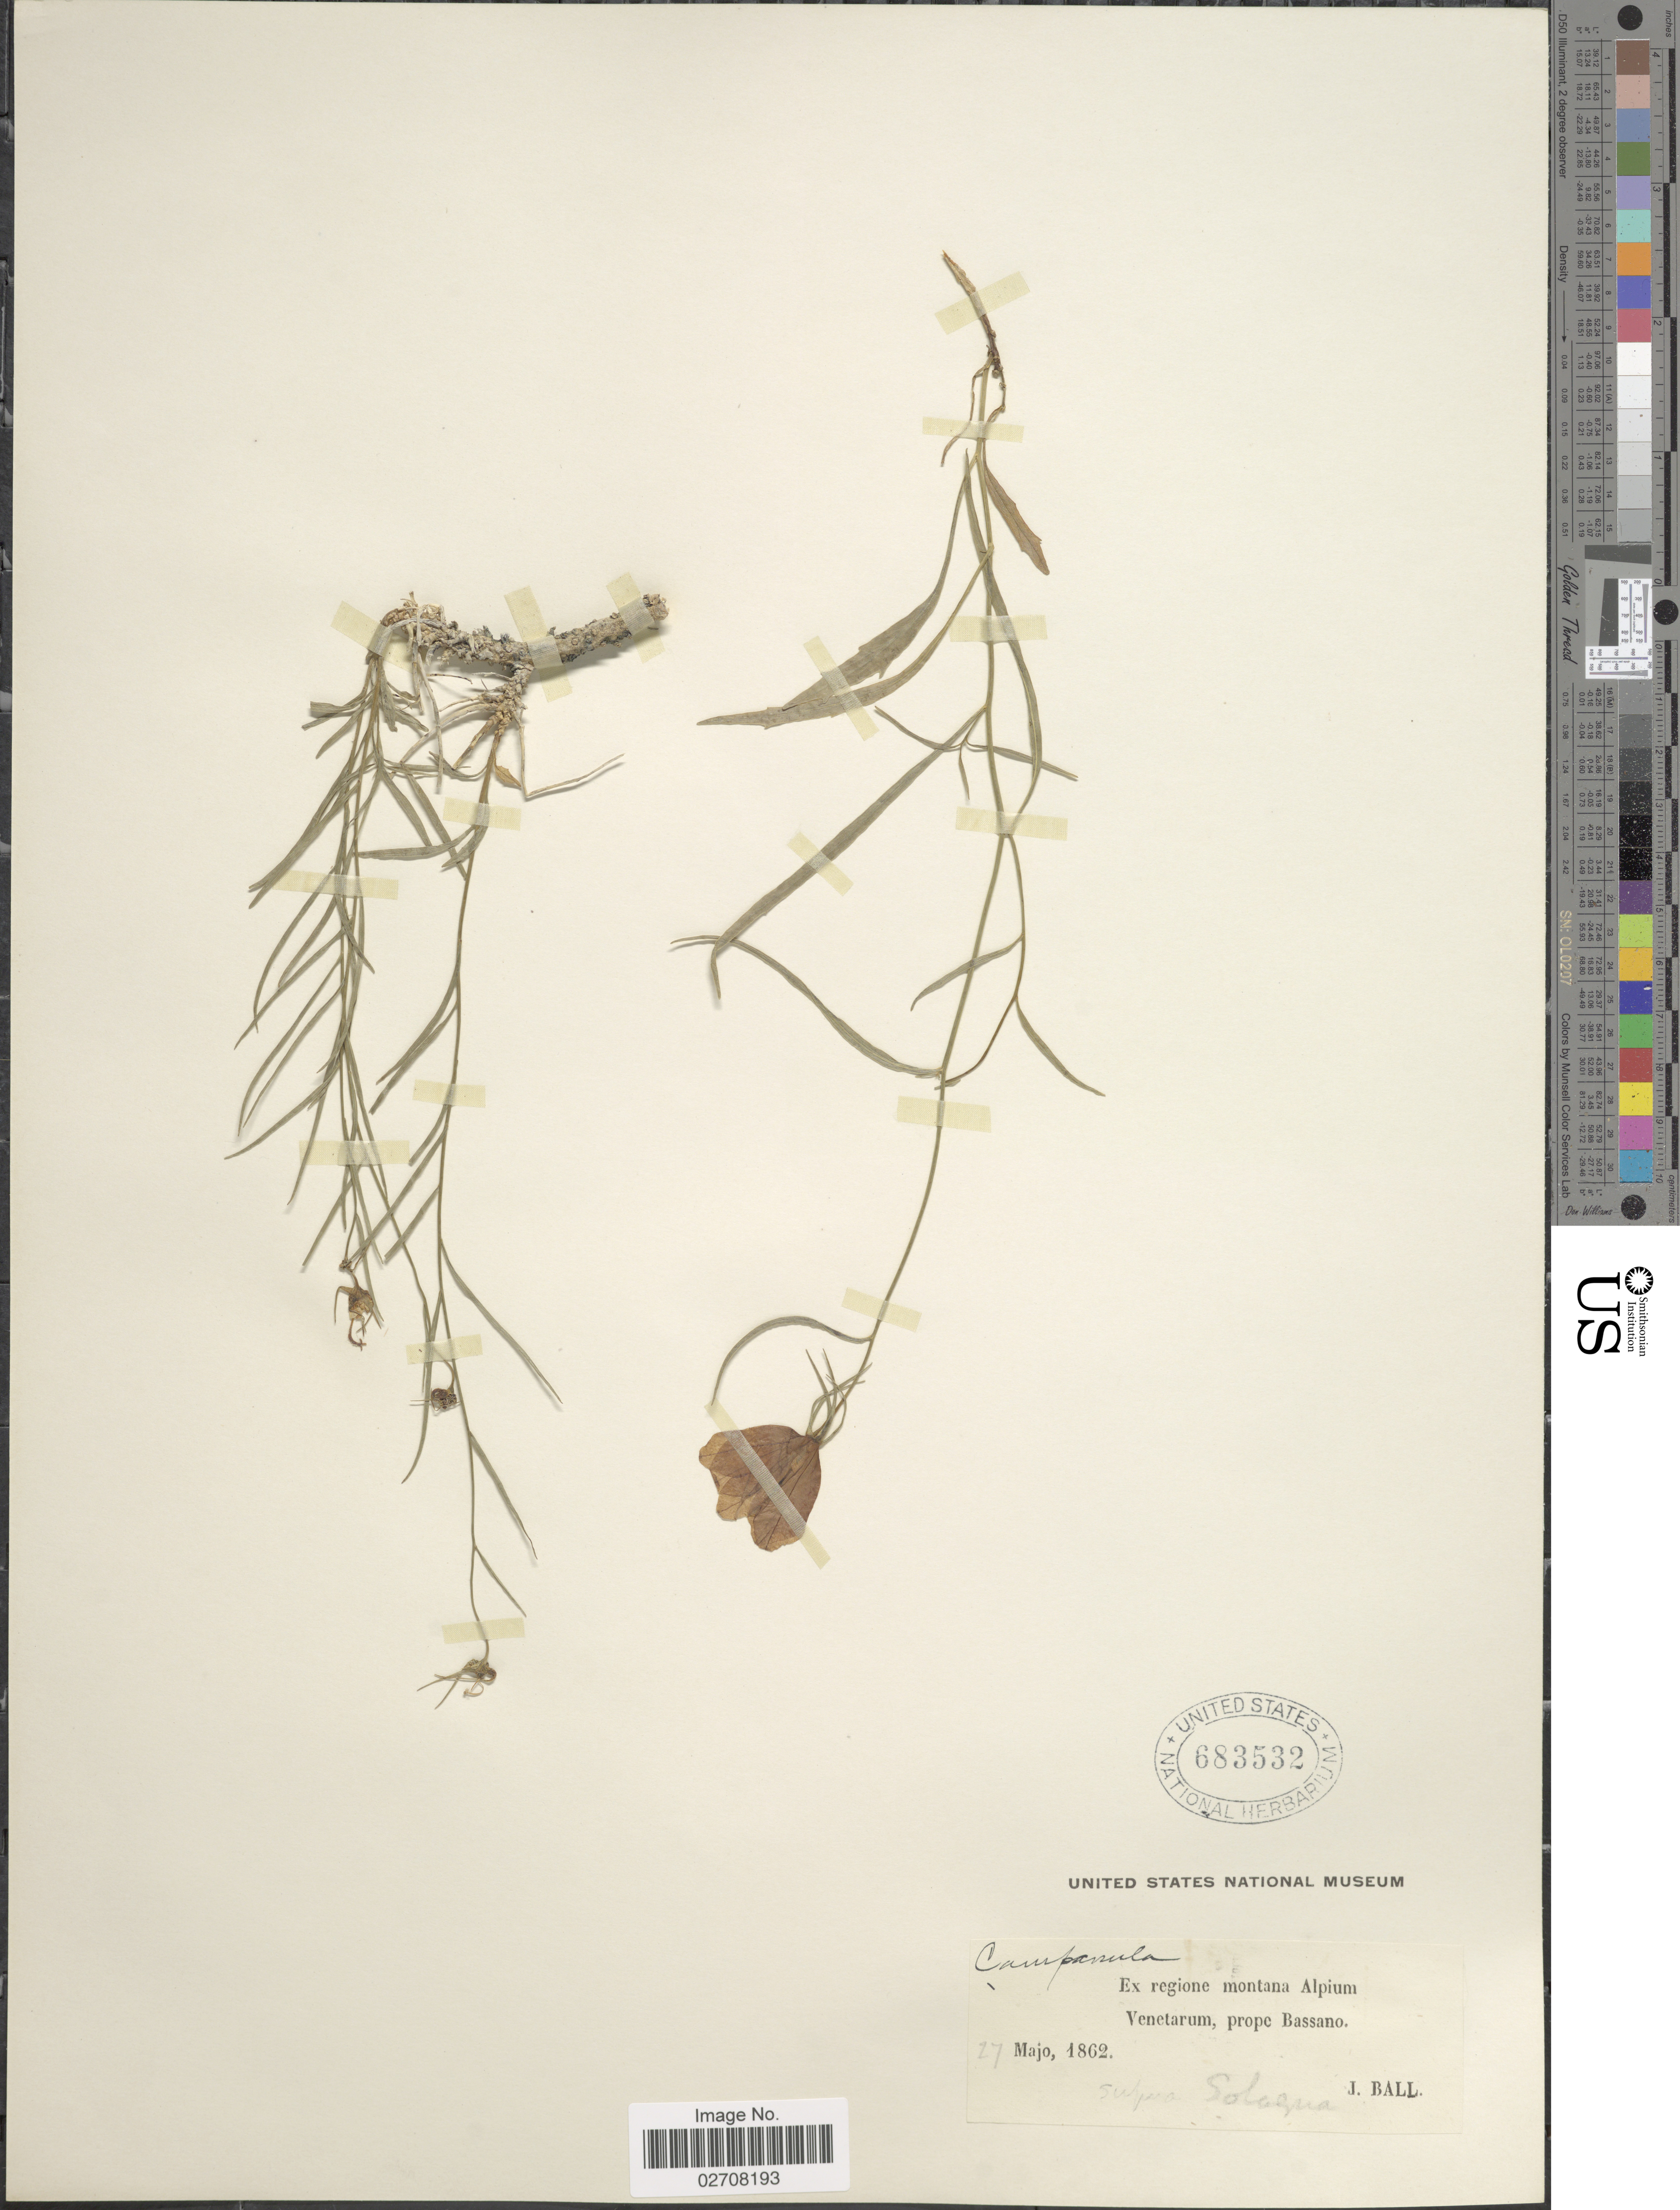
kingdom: Plantae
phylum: Tracheophyta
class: Magnoliopsida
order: Asterales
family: Campanulaceae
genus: Campanula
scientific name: Campanula sp.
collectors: J. Ball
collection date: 1862-05-27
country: Italy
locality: Regione montana Alpium Venetarum, prope Bassano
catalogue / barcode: US 683532